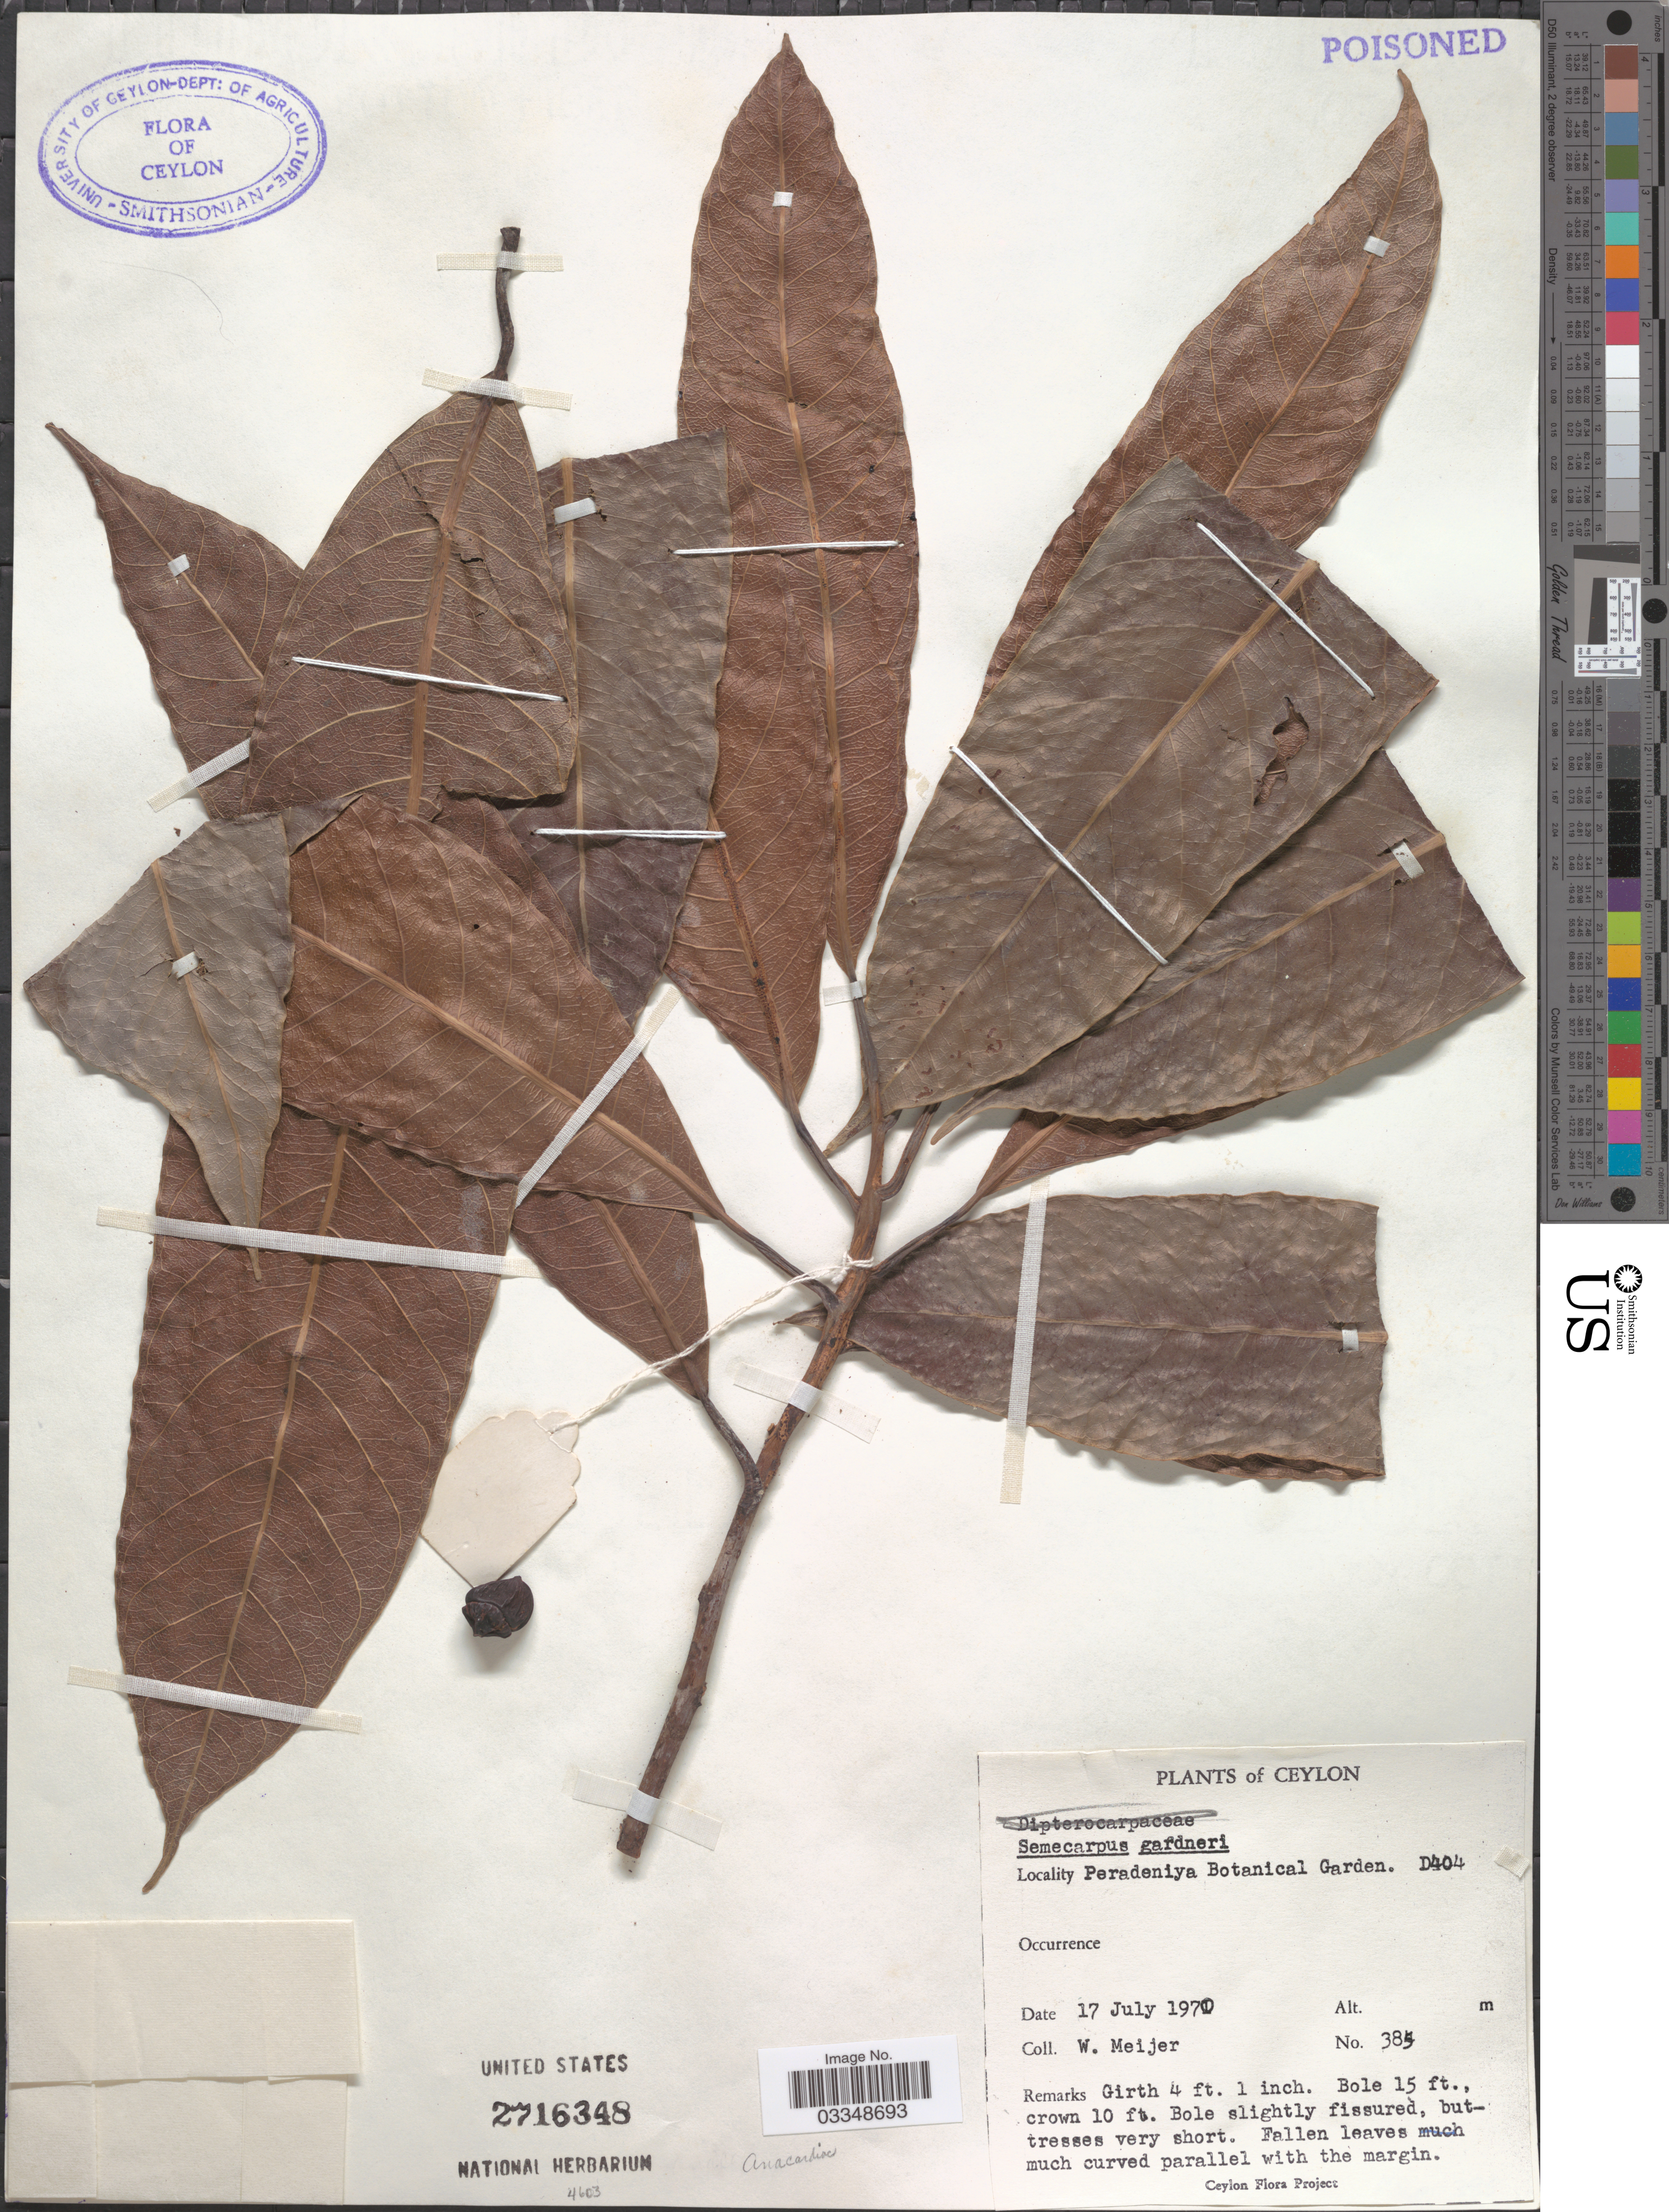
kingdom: Plantae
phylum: Tracheophyta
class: Magnoliopsida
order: Sapindales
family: Anacardiaceae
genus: Semecarpus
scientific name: Semecarpus gardneri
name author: Thwaites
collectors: W. Meijer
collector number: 385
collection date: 1970-07-17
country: Sri Lanka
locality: Ceylon. Peradeniya Botanical Garden. D404.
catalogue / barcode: US 2716348